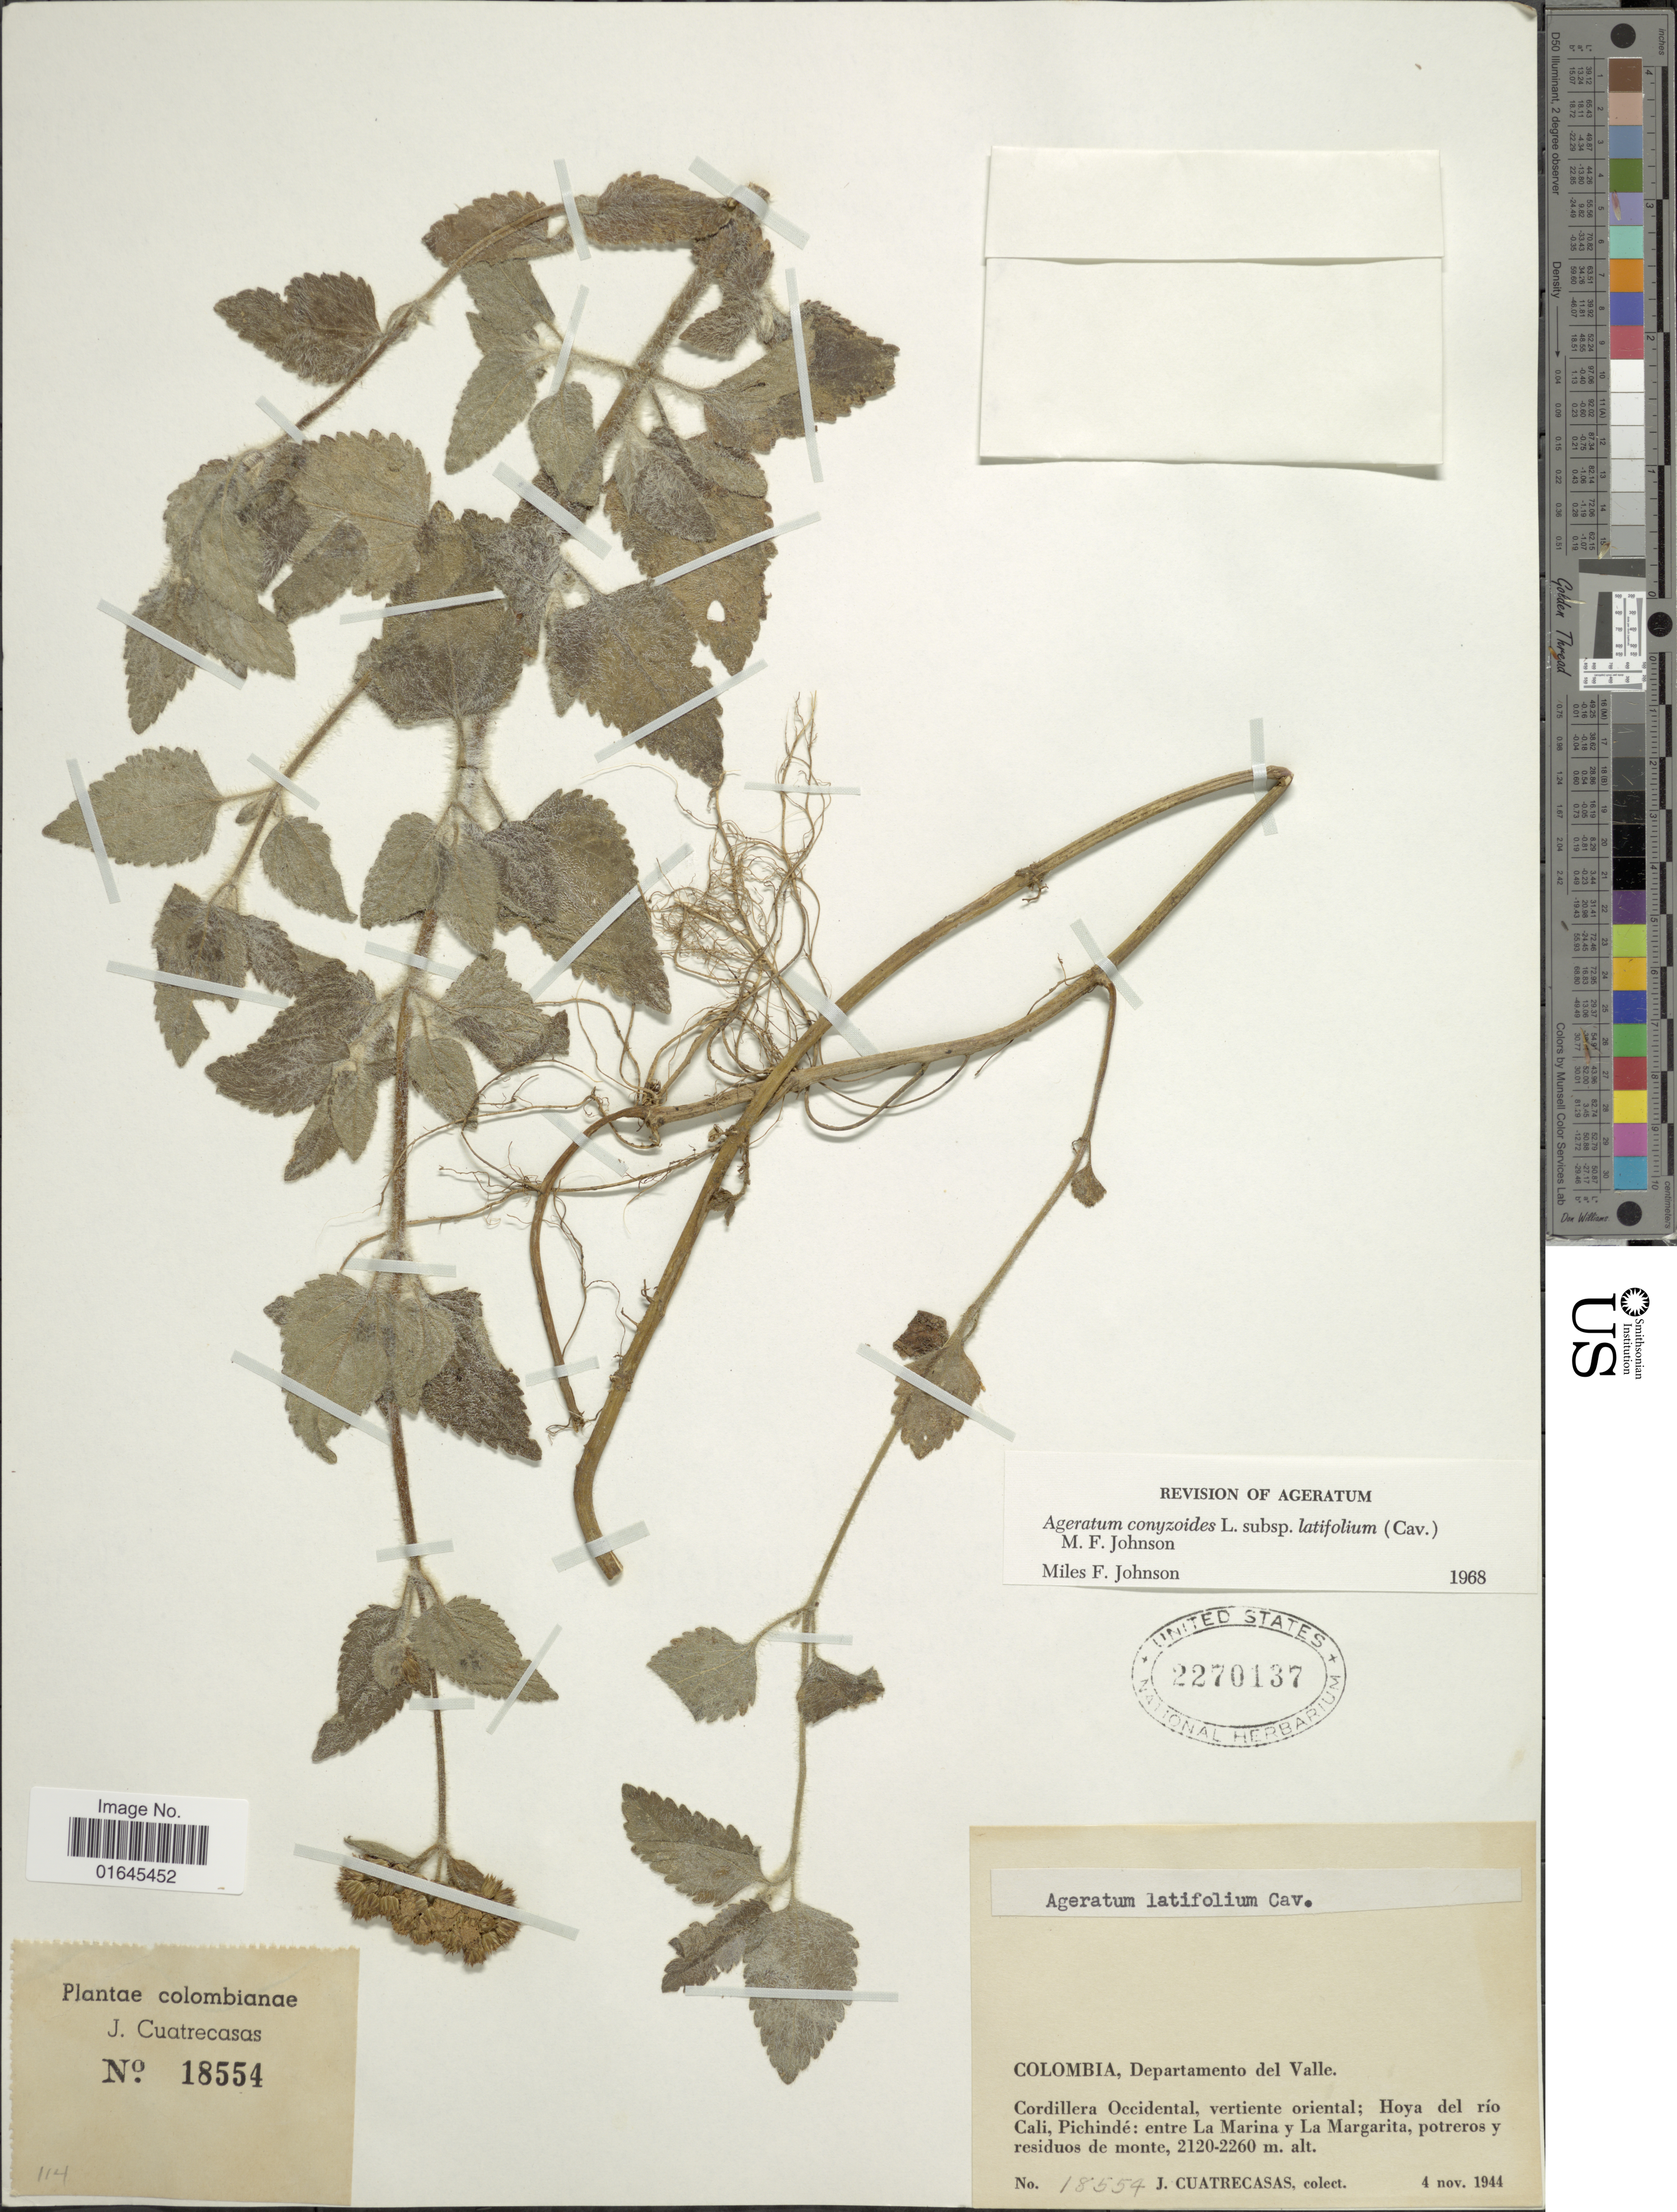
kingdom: Plantae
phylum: Tracheophyta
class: Magnoliopsida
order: Asterales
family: Asteraceae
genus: Ageratum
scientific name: Ageratum conyzoides subsp. latifolium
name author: (Cav.) M.F. Johnson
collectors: J. Cuatrecasas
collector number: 18554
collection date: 1944-11-04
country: Colombia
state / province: Valle del Cauca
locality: Departamento del Valle, Cordillera Occidental, vertiente oriental: Hoya del rio Cali, Pichindé: entre La Marina y La Margarita, potreros y residuos de monte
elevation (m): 2120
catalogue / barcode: US 2270137